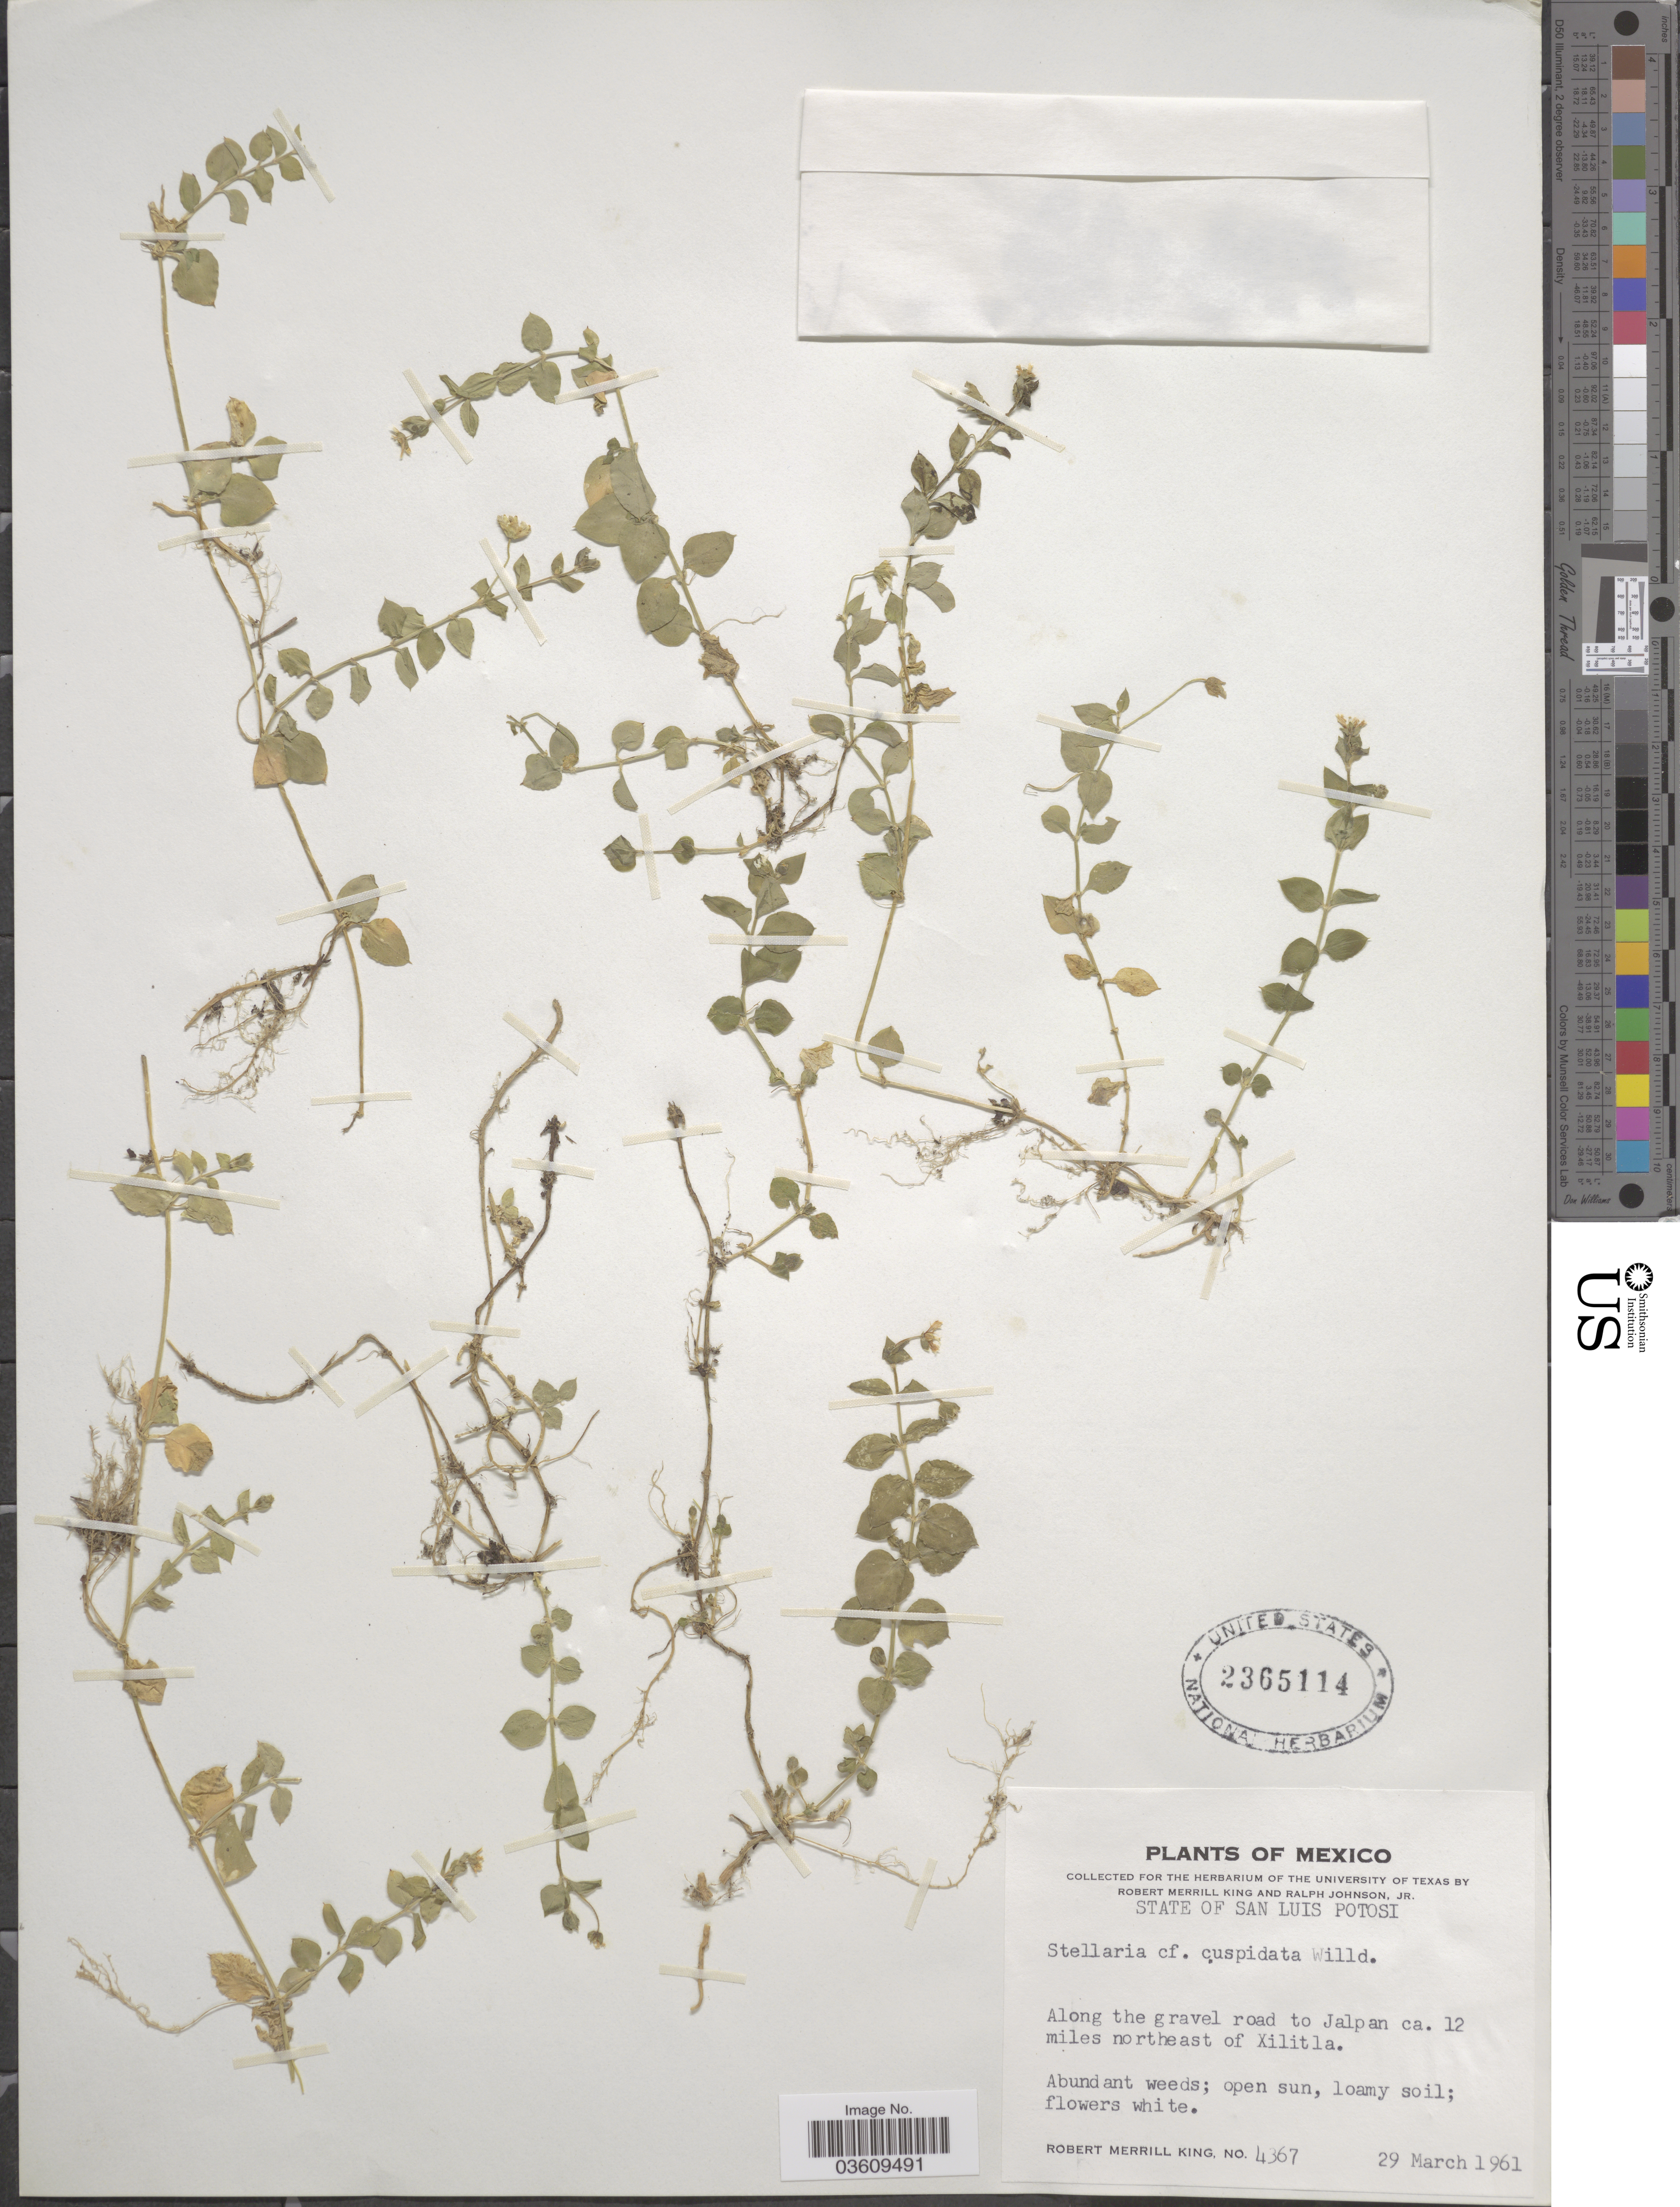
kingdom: Plantae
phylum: Tracheophyta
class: Magnoliopsida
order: Caryophyllales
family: Caryophyllaceae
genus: Stellaria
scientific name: Stellaria ovata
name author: Willd.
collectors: R. M. King & R. Johnson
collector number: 4367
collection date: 1961-03-29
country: Mexico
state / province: San Luis Potosí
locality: Along the gravel road to Jalpan ca. 12 miles northeast of Xilitla.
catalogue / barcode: US 2365114